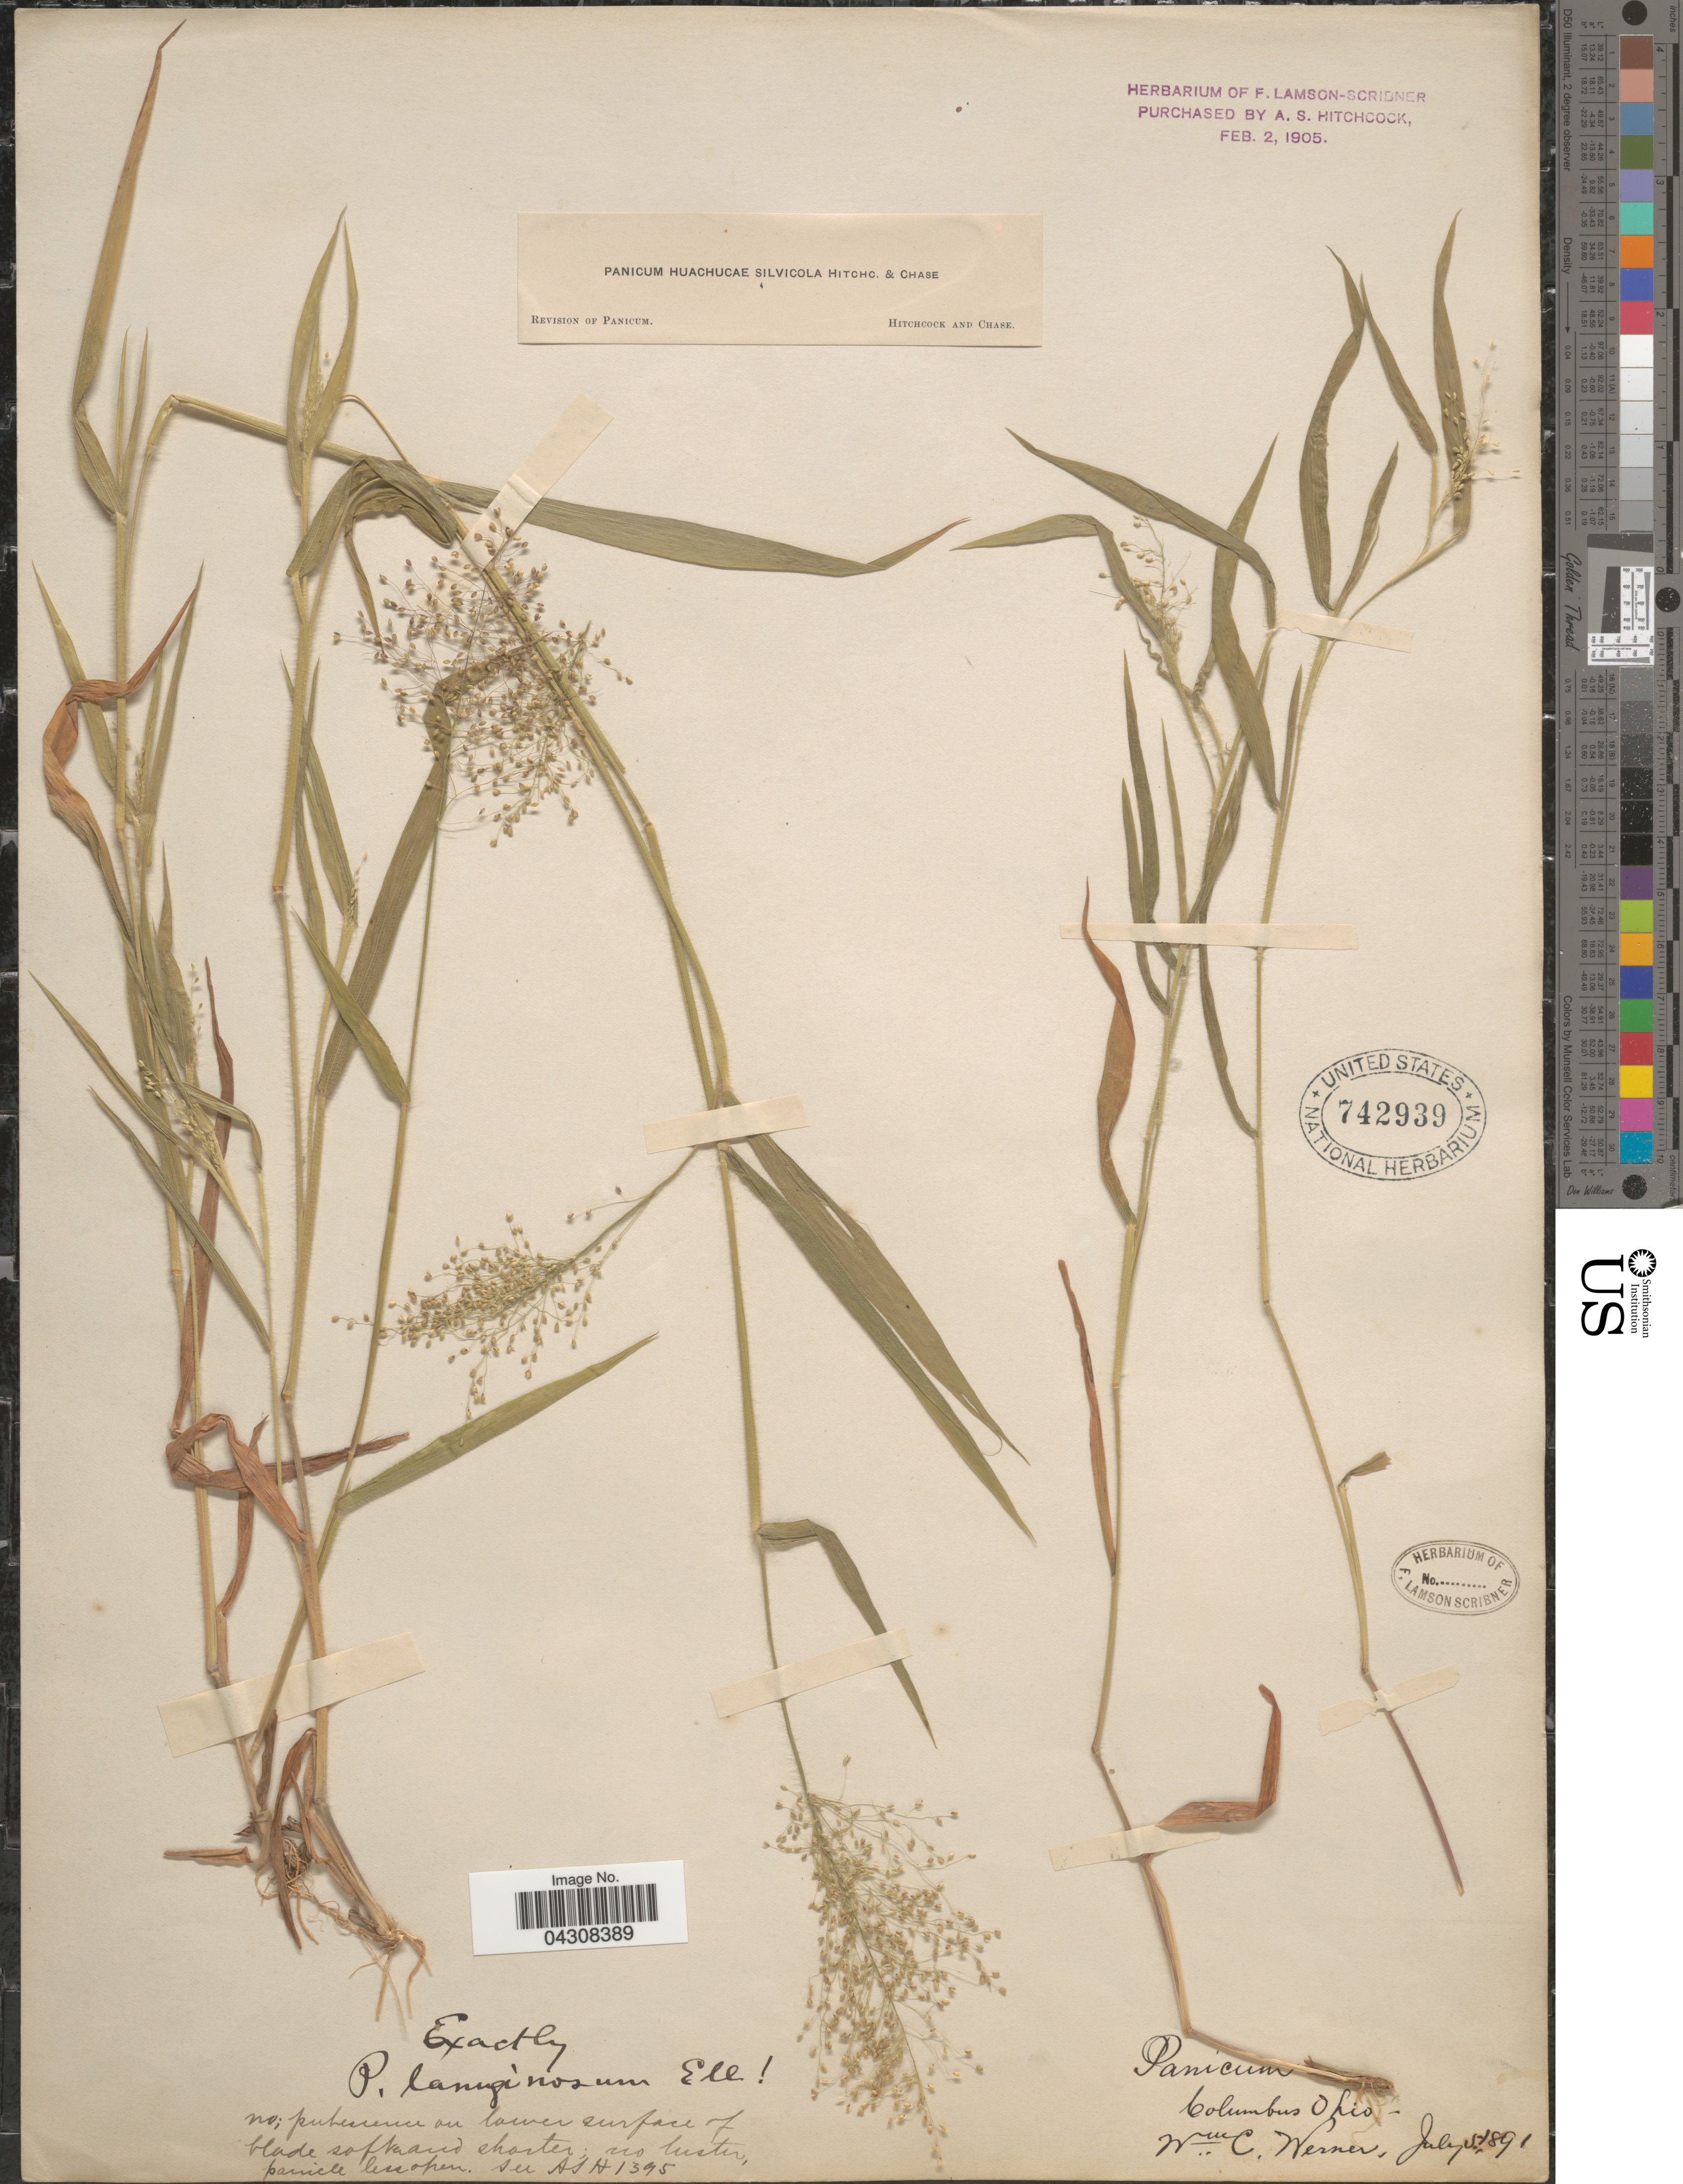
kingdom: Plantae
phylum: Tracheophyta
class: Liliopsida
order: Poales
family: Poaceae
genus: Dichanthelium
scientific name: Dichanthelium acuminatum var. acuminatum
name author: (Sw.) Gould & C.A. Clark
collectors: W. Werner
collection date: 1891-07-05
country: United States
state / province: Ohio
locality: Columbus.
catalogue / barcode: US 742939